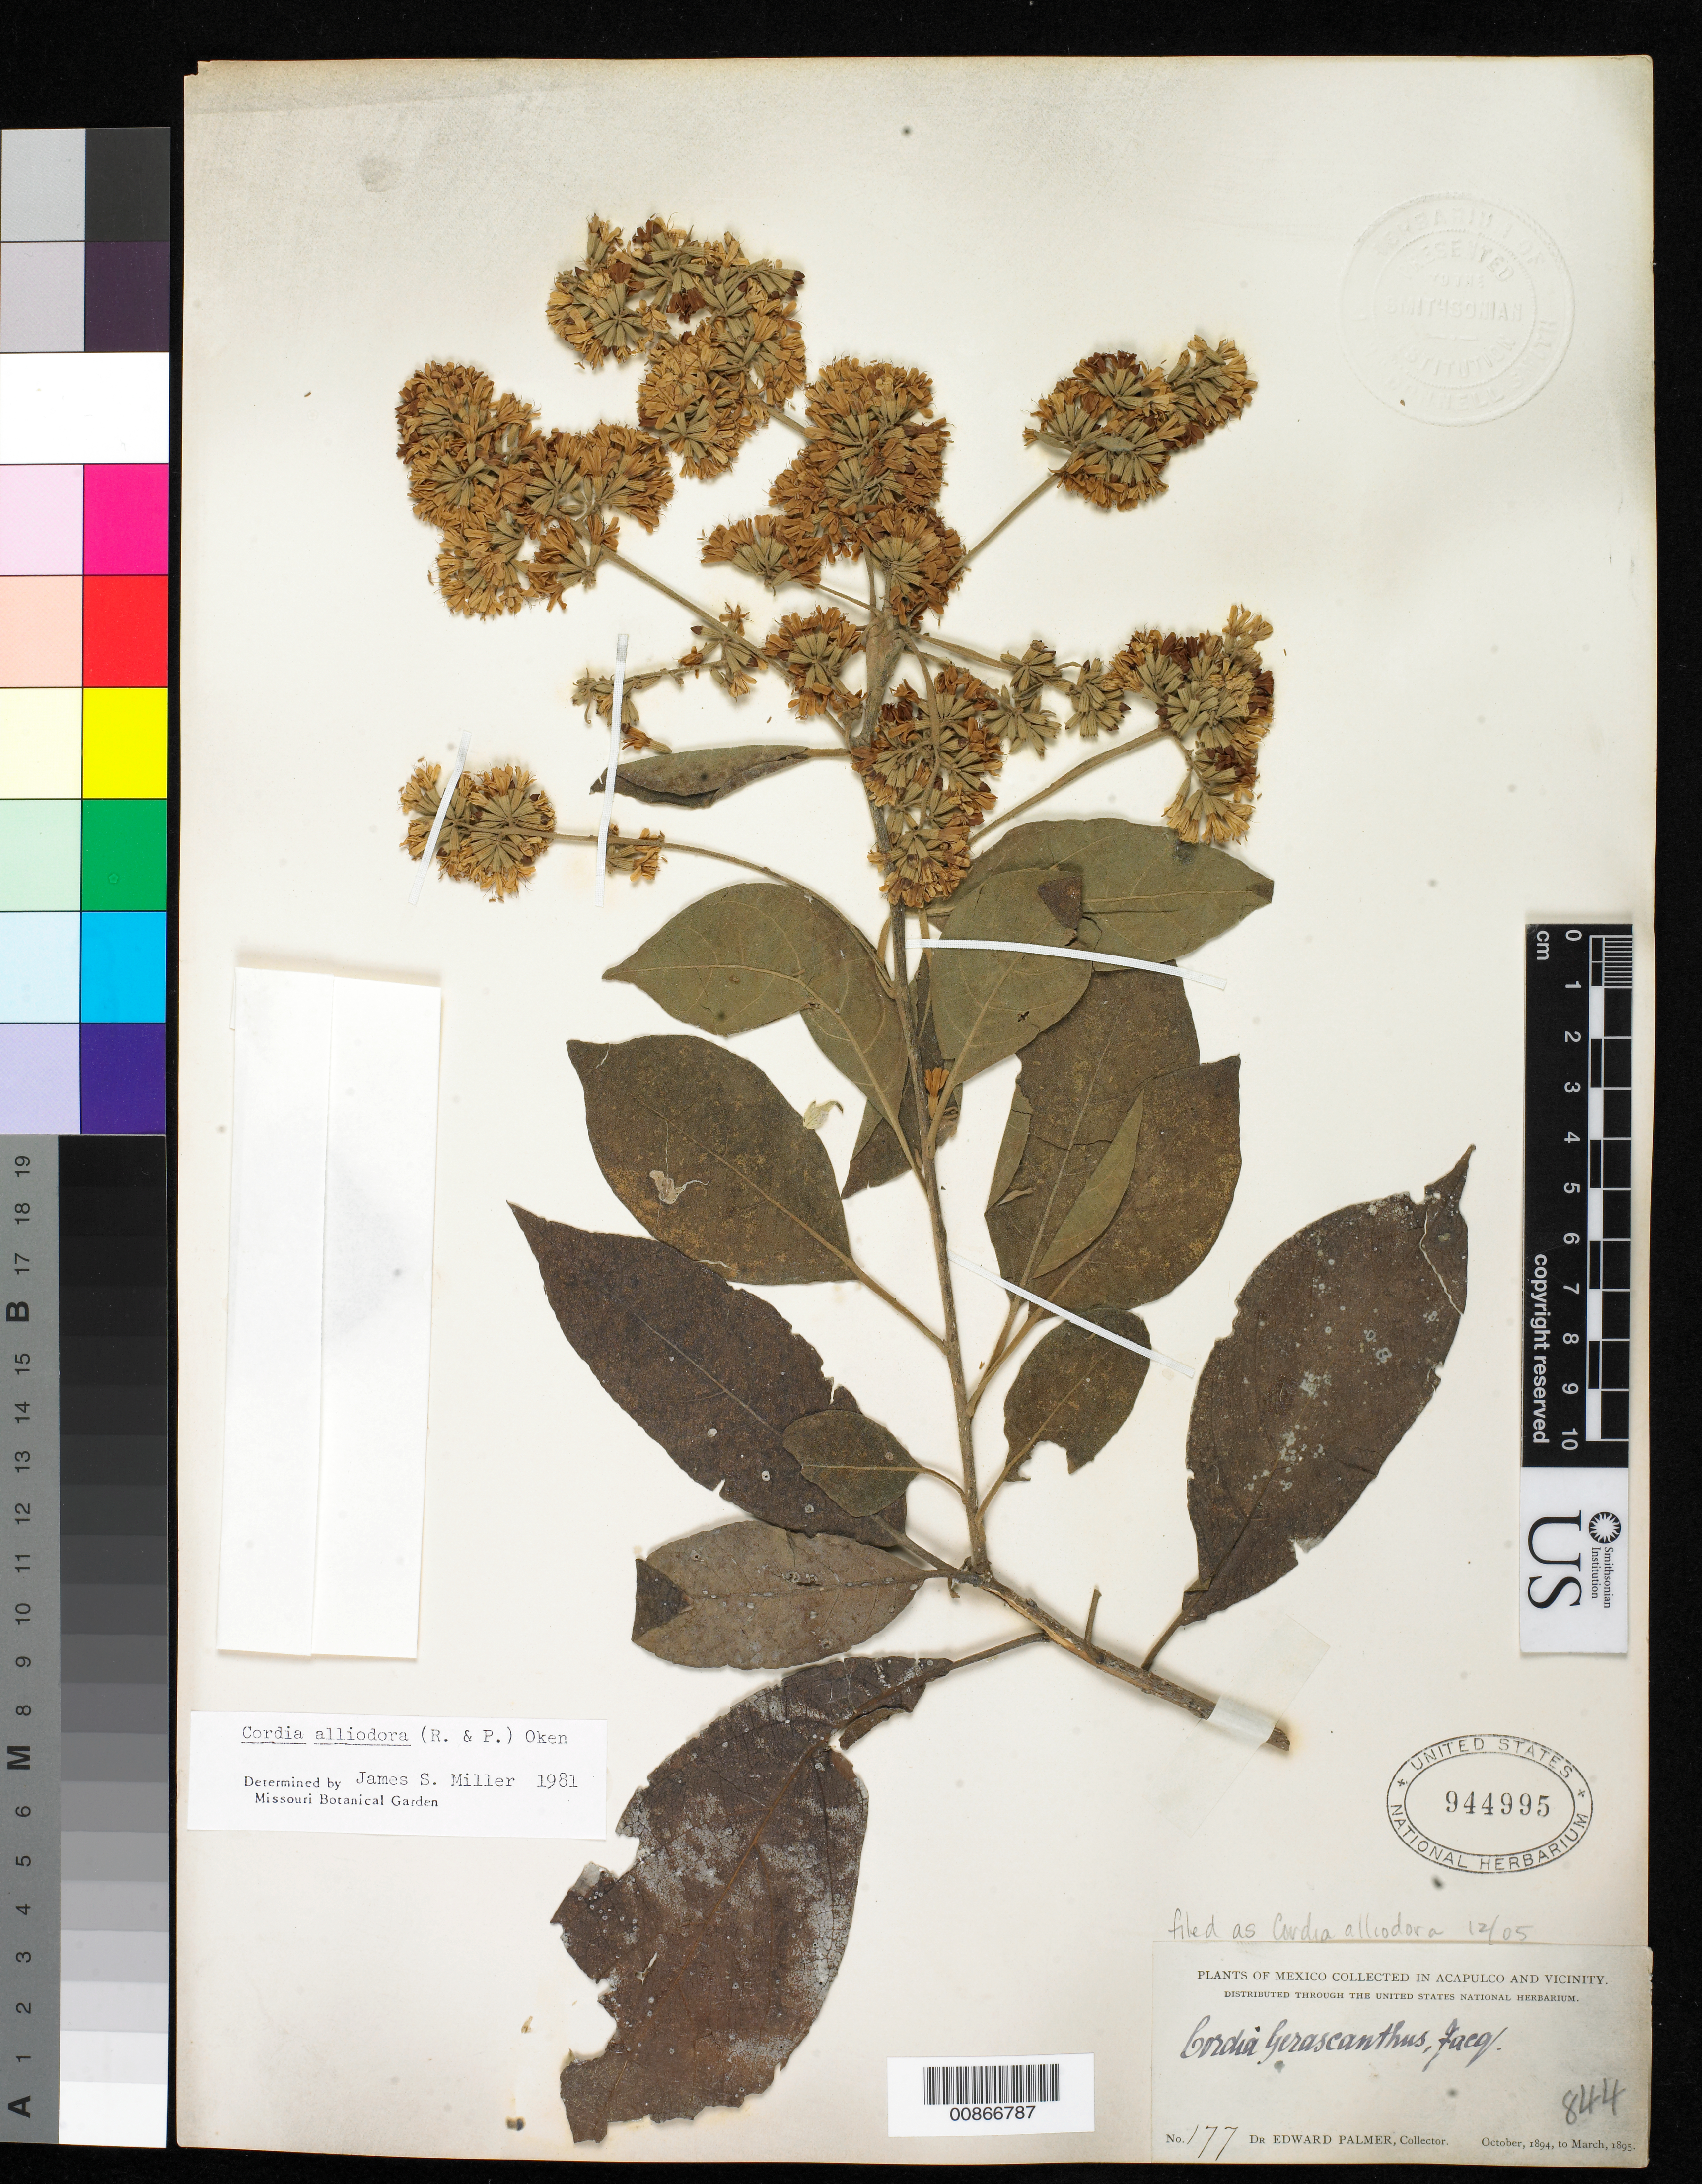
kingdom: Plantae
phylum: Tracheophyta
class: Magnoliopsida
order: Boraginales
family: Cordiaceae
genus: Cordia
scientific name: Cordia alliodora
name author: (Ruiz & Pav.) Oken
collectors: E. Palmer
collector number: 177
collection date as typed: Oct 1894 to -- Mar 1895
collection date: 1894-10/1895-03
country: Mexico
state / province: Guerrero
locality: Acapulco, Guerrero and vicinity.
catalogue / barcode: US 944995